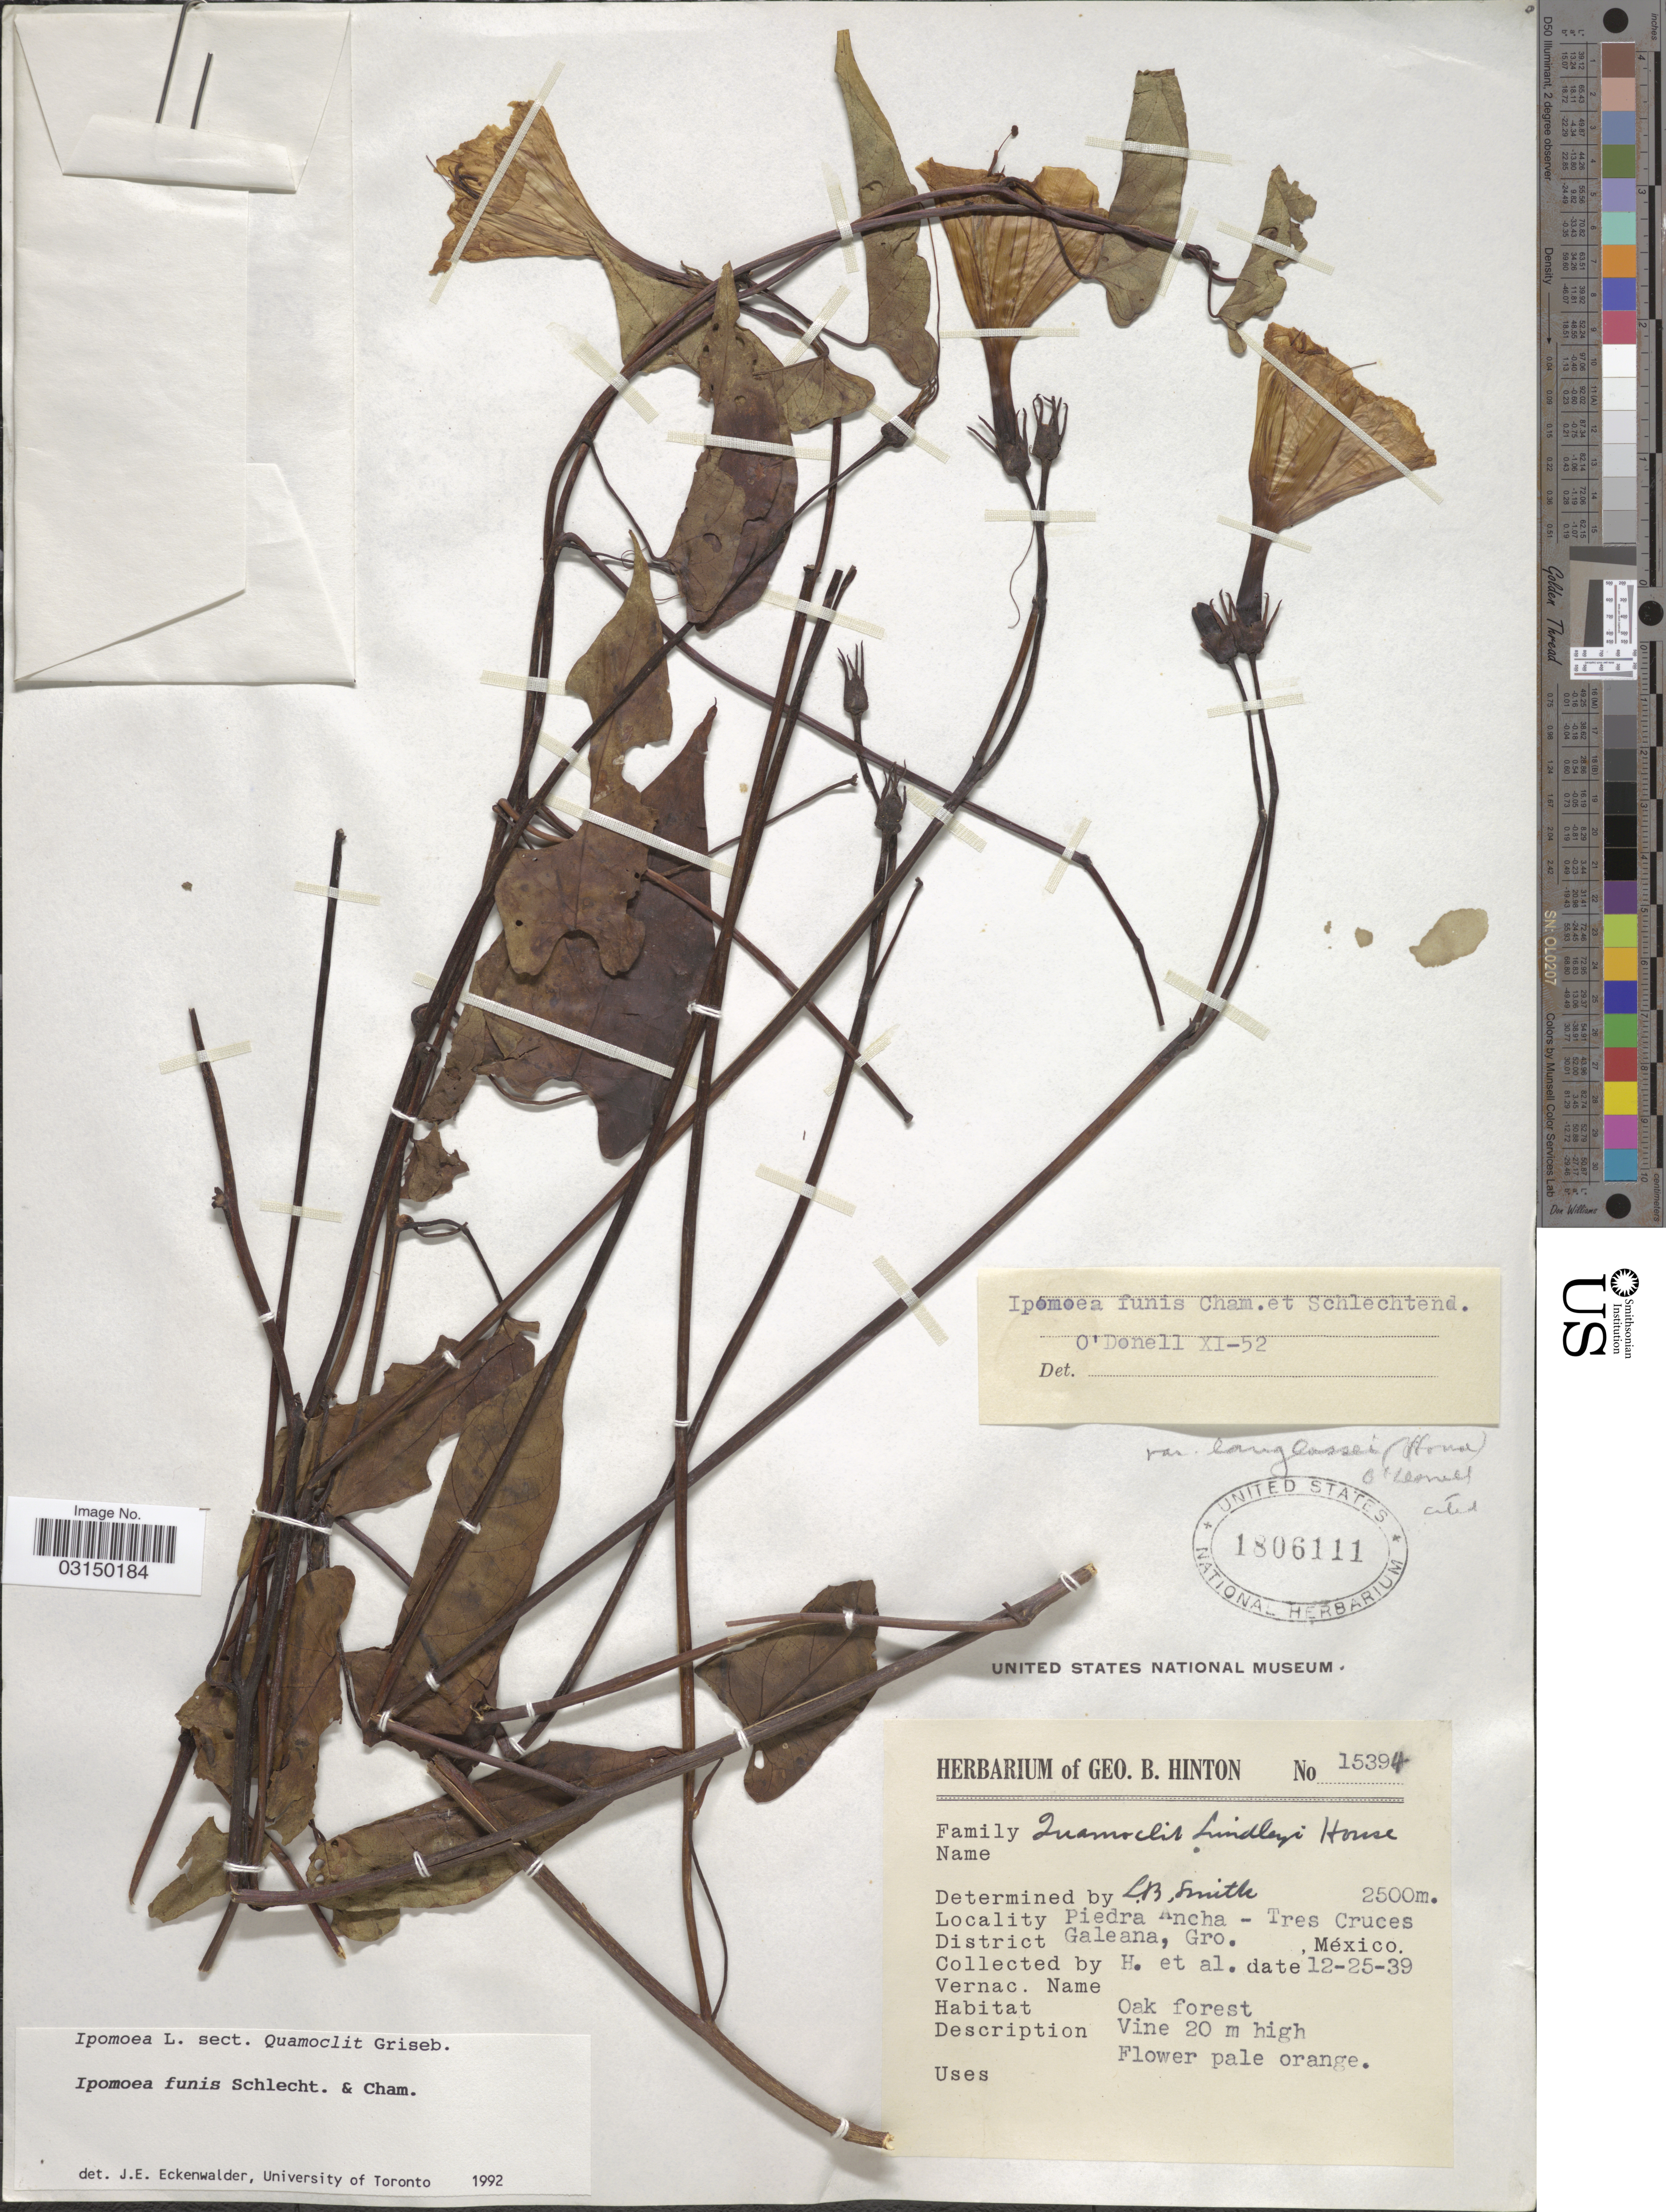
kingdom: Plantae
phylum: Tracheophyta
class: Magnoliopsida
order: Solanales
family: Convolvulaceae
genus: Ipomoea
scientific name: Ipomoea funis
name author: Schltdl. & Cham.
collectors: G. B. Hinton & et al.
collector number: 15394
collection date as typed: Transcribed d/m/y: 25/12/39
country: Mexico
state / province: Guerrero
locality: Piedra Ancha - Tres Cruces. District Galeana, Gro.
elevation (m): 2500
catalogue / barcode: US 1806111